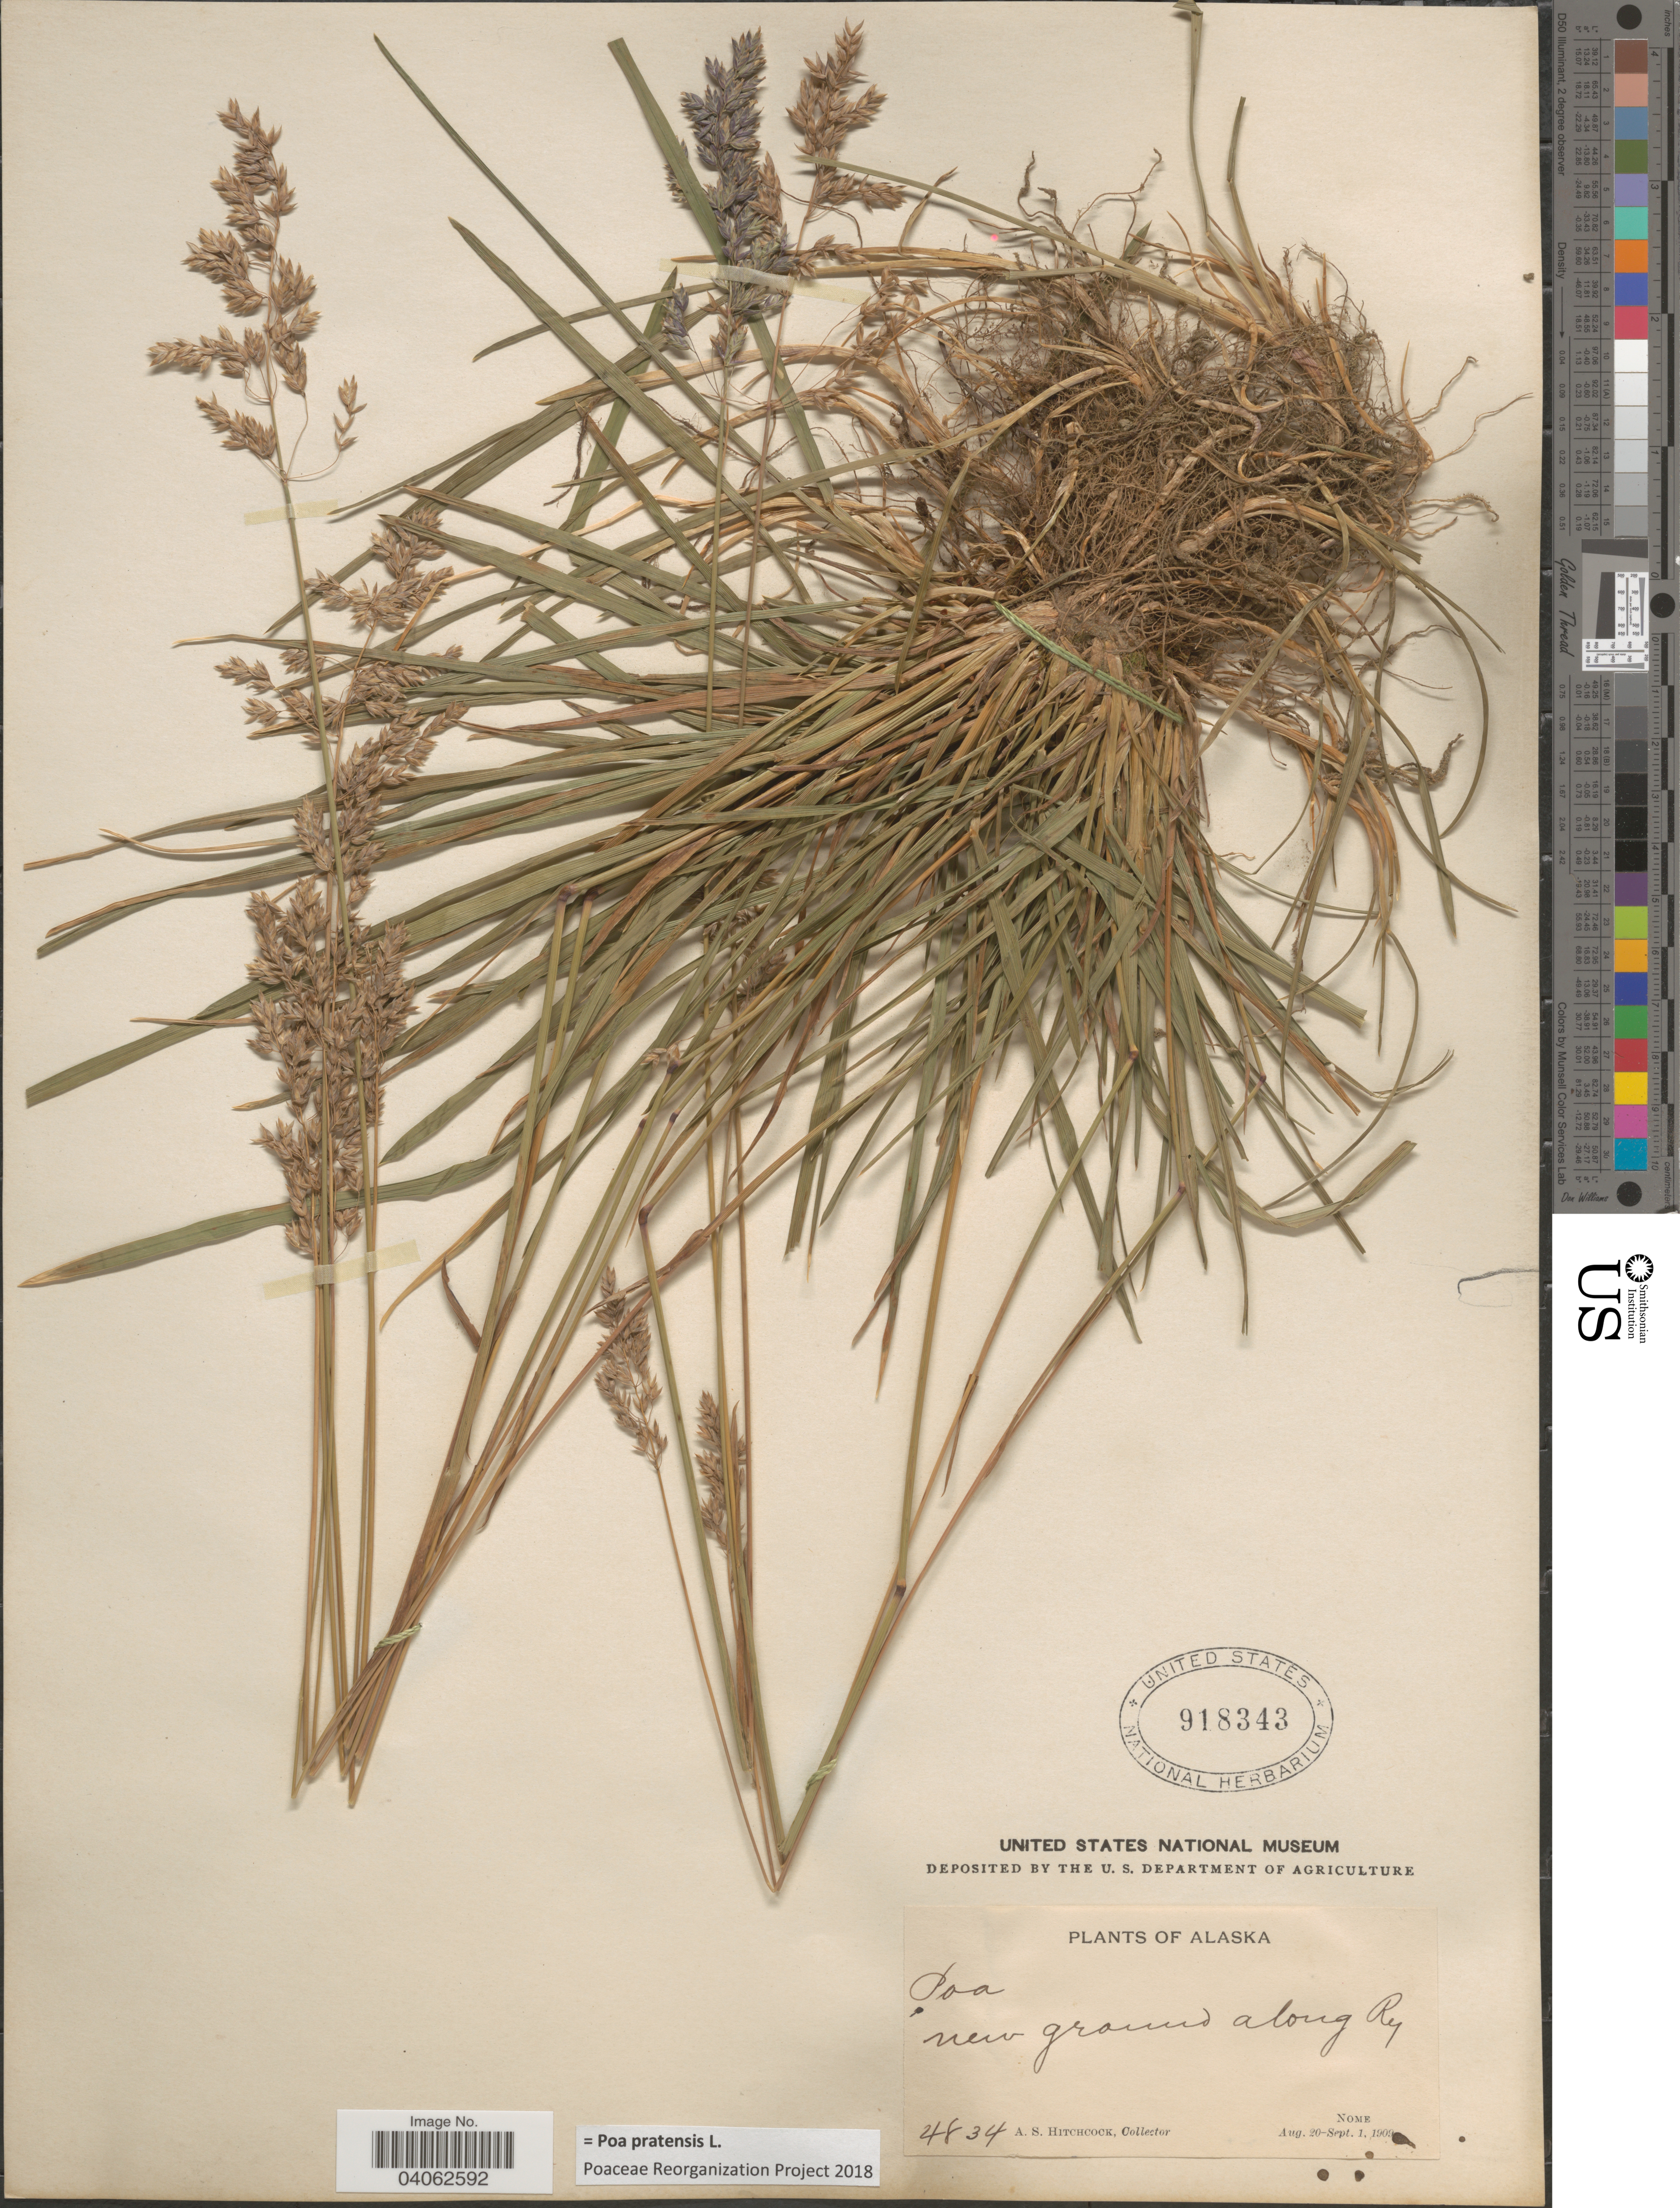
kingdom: Plantae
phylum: Tracheophyta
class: Liliopsida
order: Poales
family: Poaceae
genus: Poa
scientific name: Poa pratensis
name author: L.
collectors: A. S. Hitchcock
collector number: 4834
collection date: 1909-08-20/1909-09-01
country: United States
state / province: Alaska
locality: Near ground along Ry. Nome.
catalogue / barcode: US 918343